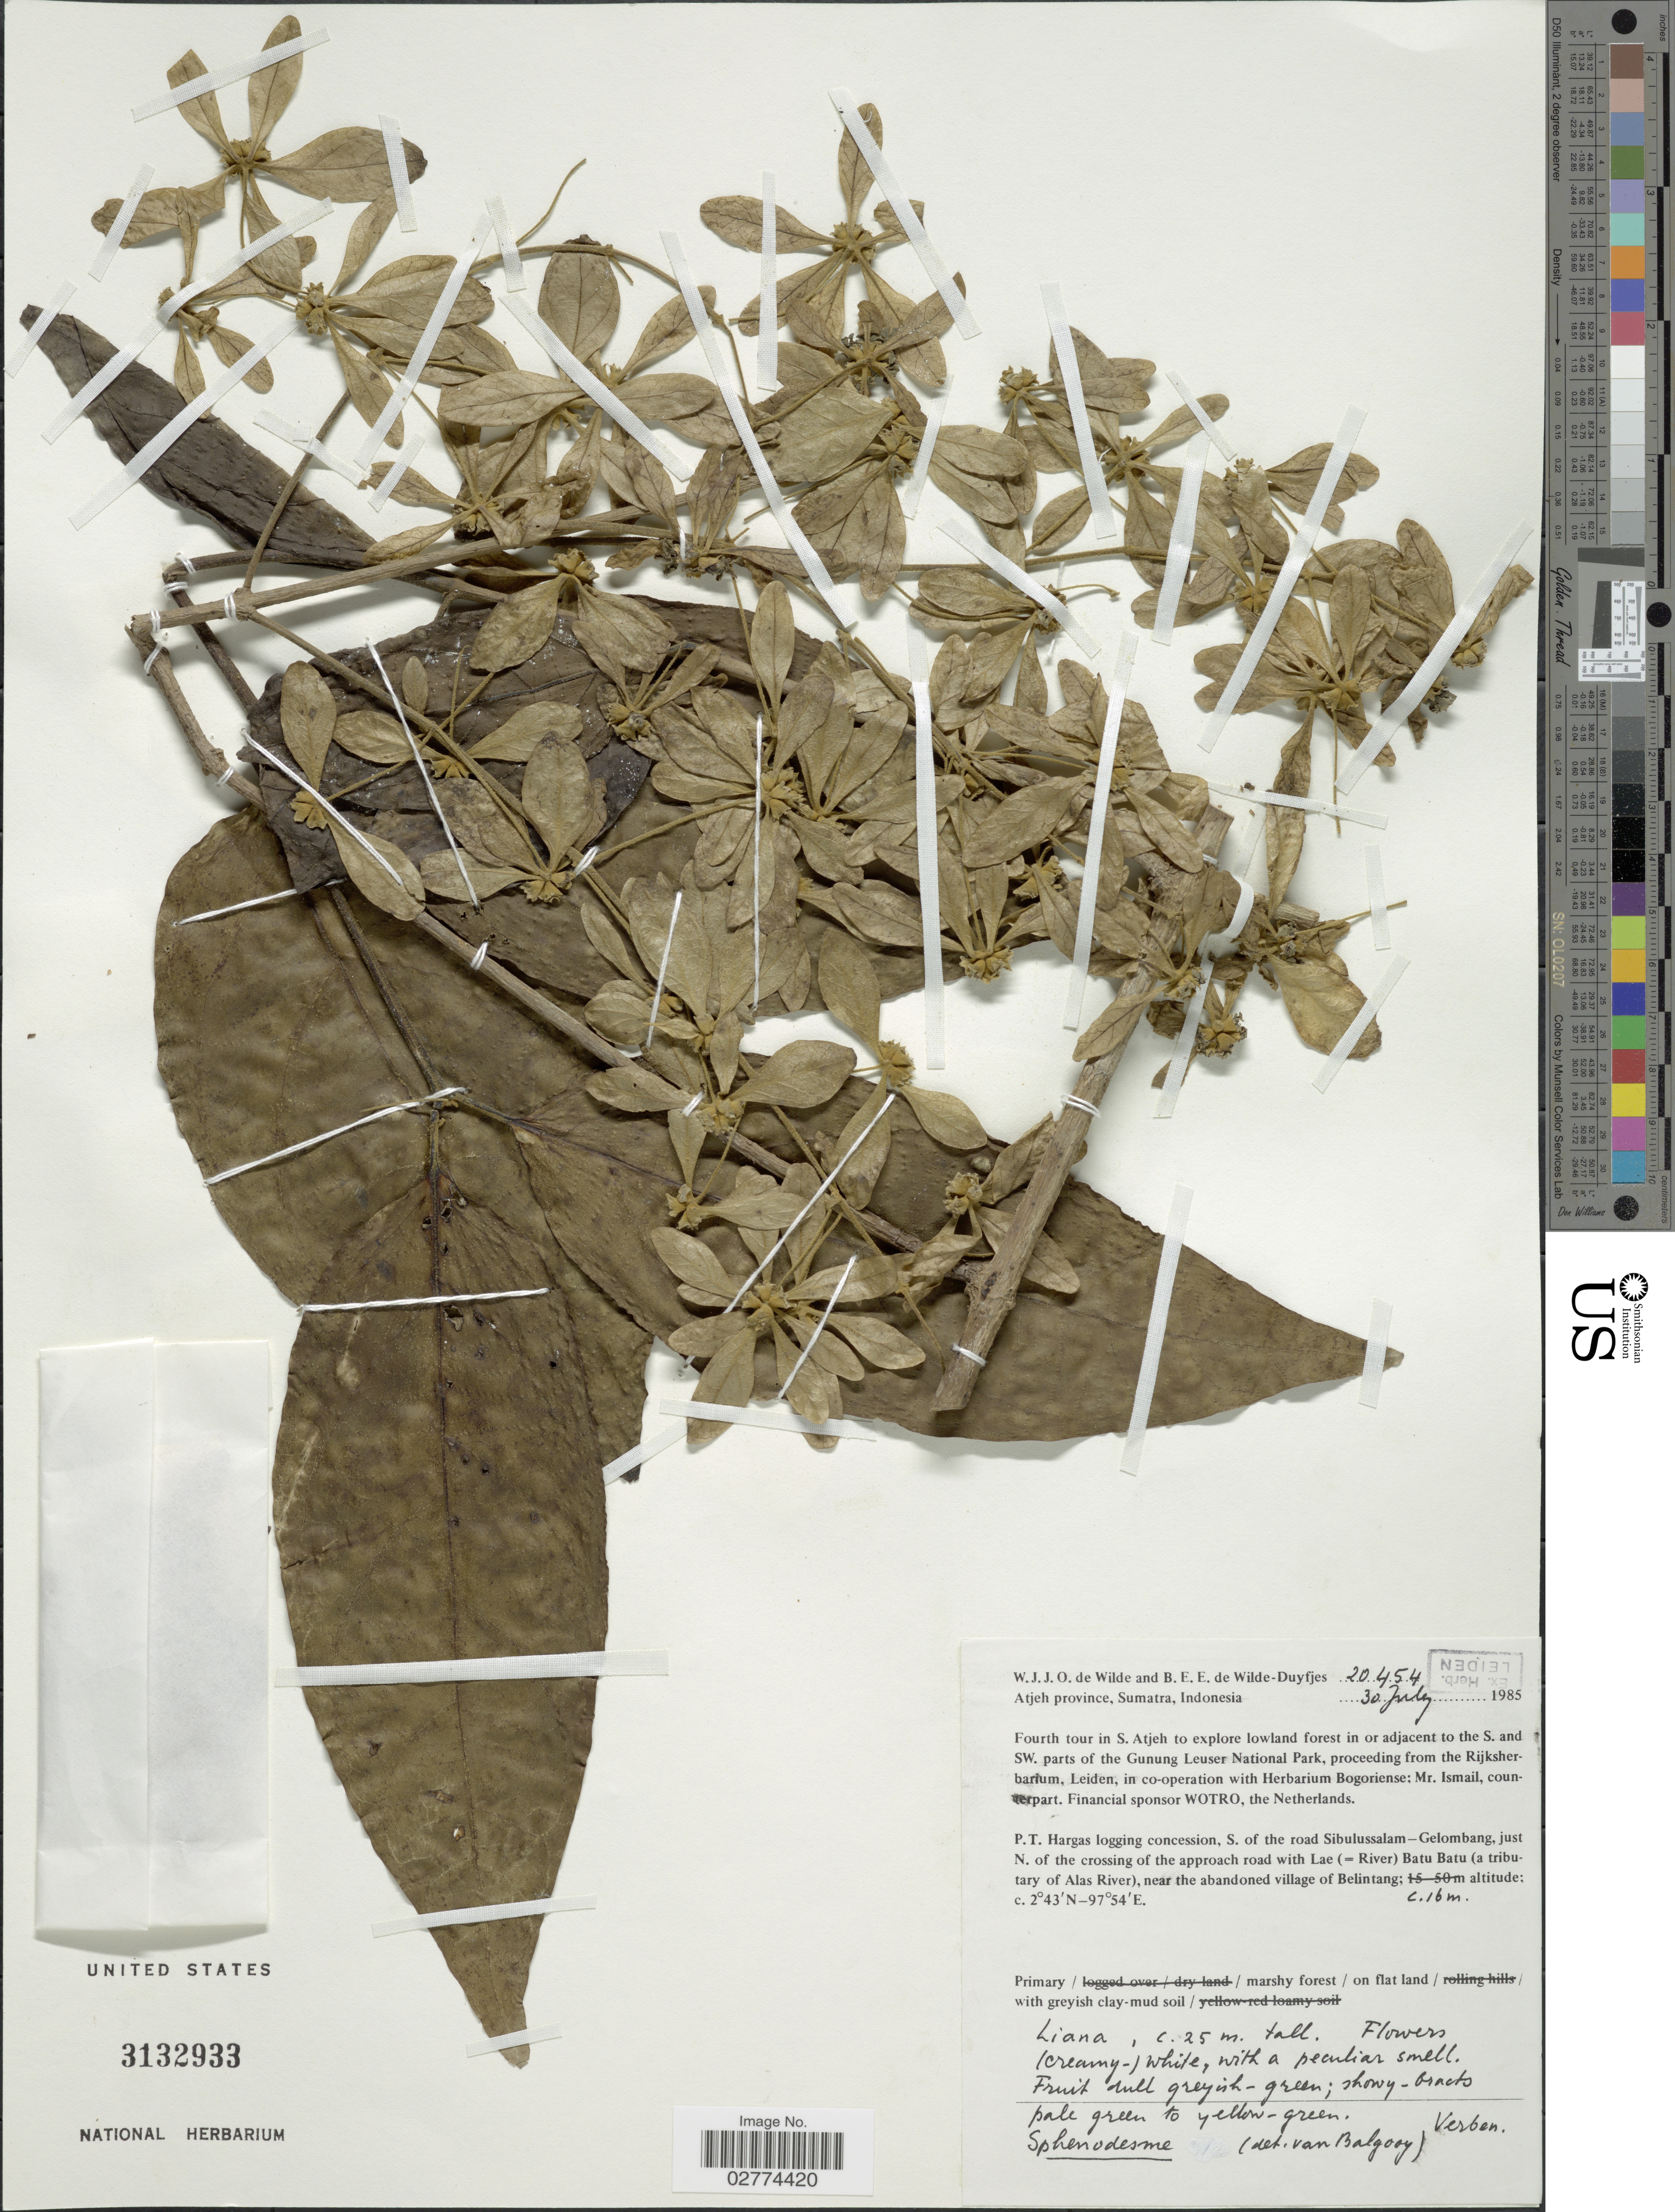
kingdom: Plantae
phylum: Tracheophyta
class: Magnoliopsida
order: Lamiales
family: Lamiaceae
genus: Sphenodesme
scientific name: Sphenodesme sp.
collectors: W. J. de Wilde & B. E. de Wilde-Duyfjes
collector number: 20454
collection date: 1985-07-30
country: Indonesia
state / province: Sumatra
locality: Atjeh province. S. Atjeh to explore lowland forest in or adjacent to the S. and SW. parts of the Gunung Leuser National Park. P.T. Hargas logging concession, S. of the road Sibulussalam-Gelombang, just N. of the crossing of the approach road with Lae (=River) Batu Batu (a tributary of Alas River), near the abandoned village of Belintang.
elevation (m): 16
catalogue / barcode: US 3132933